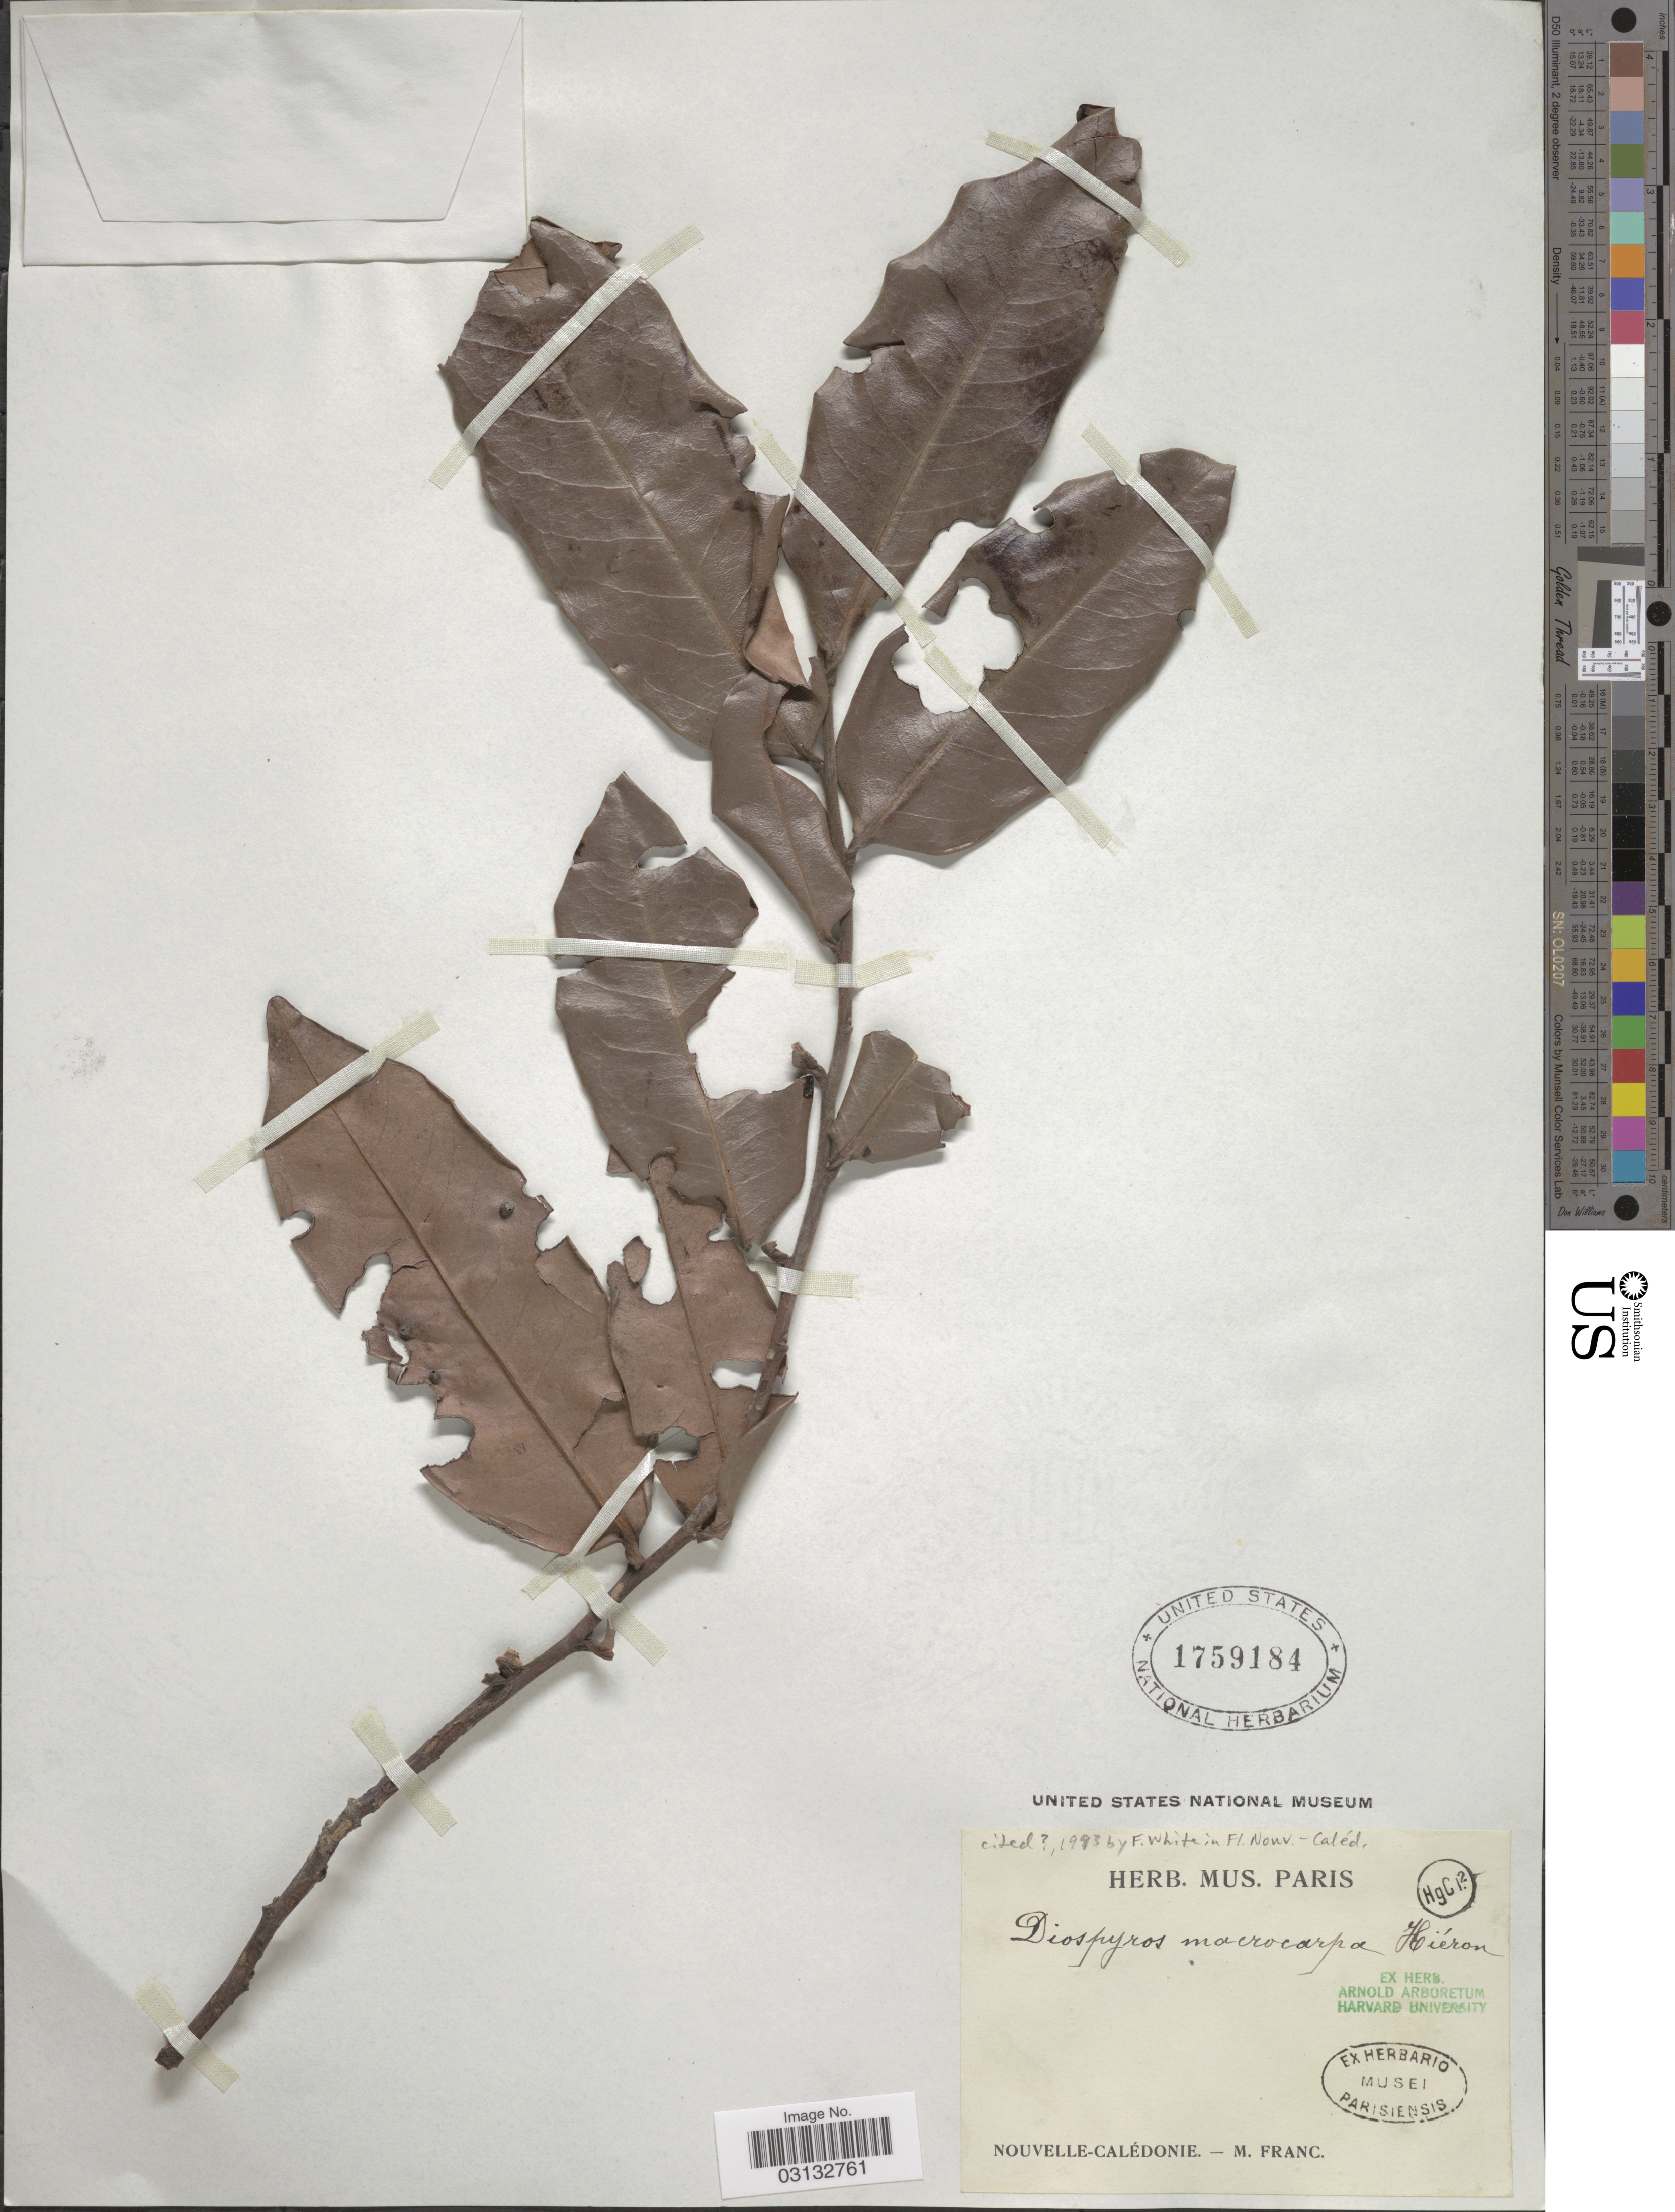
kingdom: Plantae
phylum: Tracheophyta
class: Magnoliopsida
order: Ericales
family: Ebenaceae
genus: Diospyros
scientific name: Diospyros macrocarpa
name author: Hiern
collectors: M. Franc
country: New Caledonia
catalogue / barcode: US 1759184